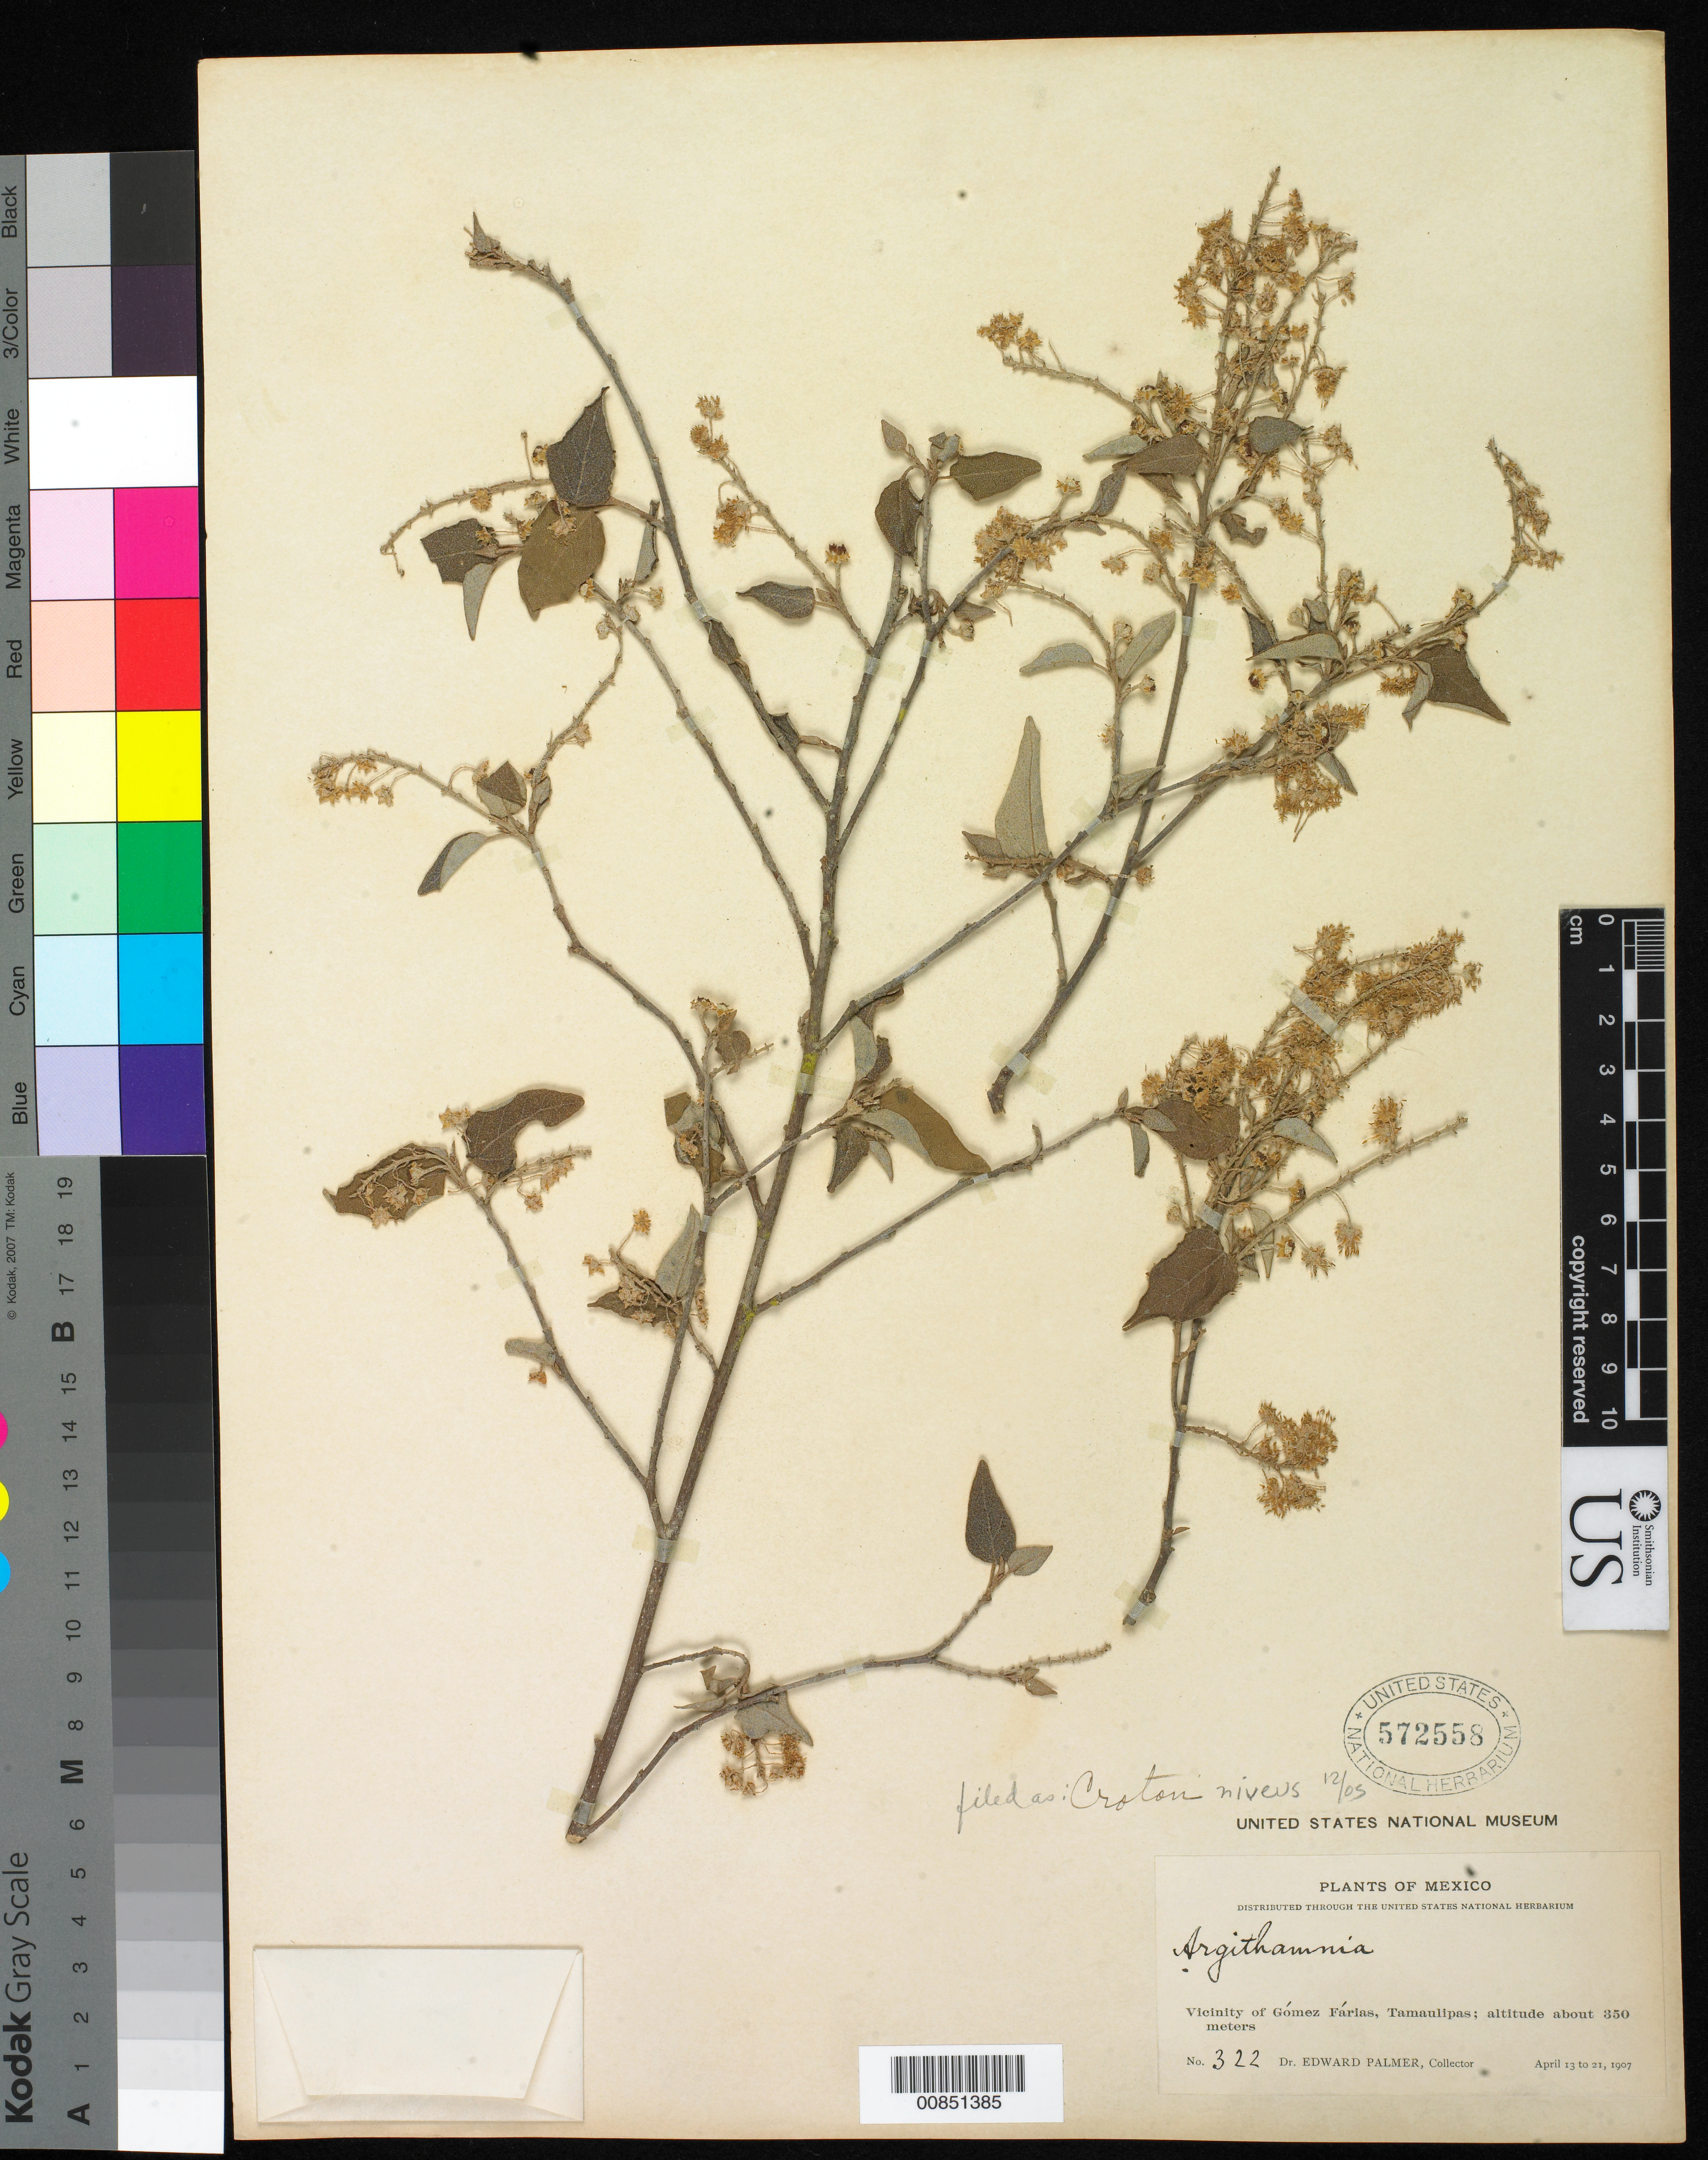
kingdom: Plantae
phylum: Tracheophyta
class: Magnoliopsida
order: Malpighiales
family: Euphorbiaceae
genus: Croton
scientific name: Croton niveus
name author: Jacq.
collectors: E. Palmer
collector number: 322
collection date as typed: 13 Apr 1907 to 21 Apr 1907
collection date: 1907-04-13/1907-04-21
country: Mexico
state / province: Tamaulipas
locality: Vicinity of Gómez Farias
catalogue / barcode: US 572558